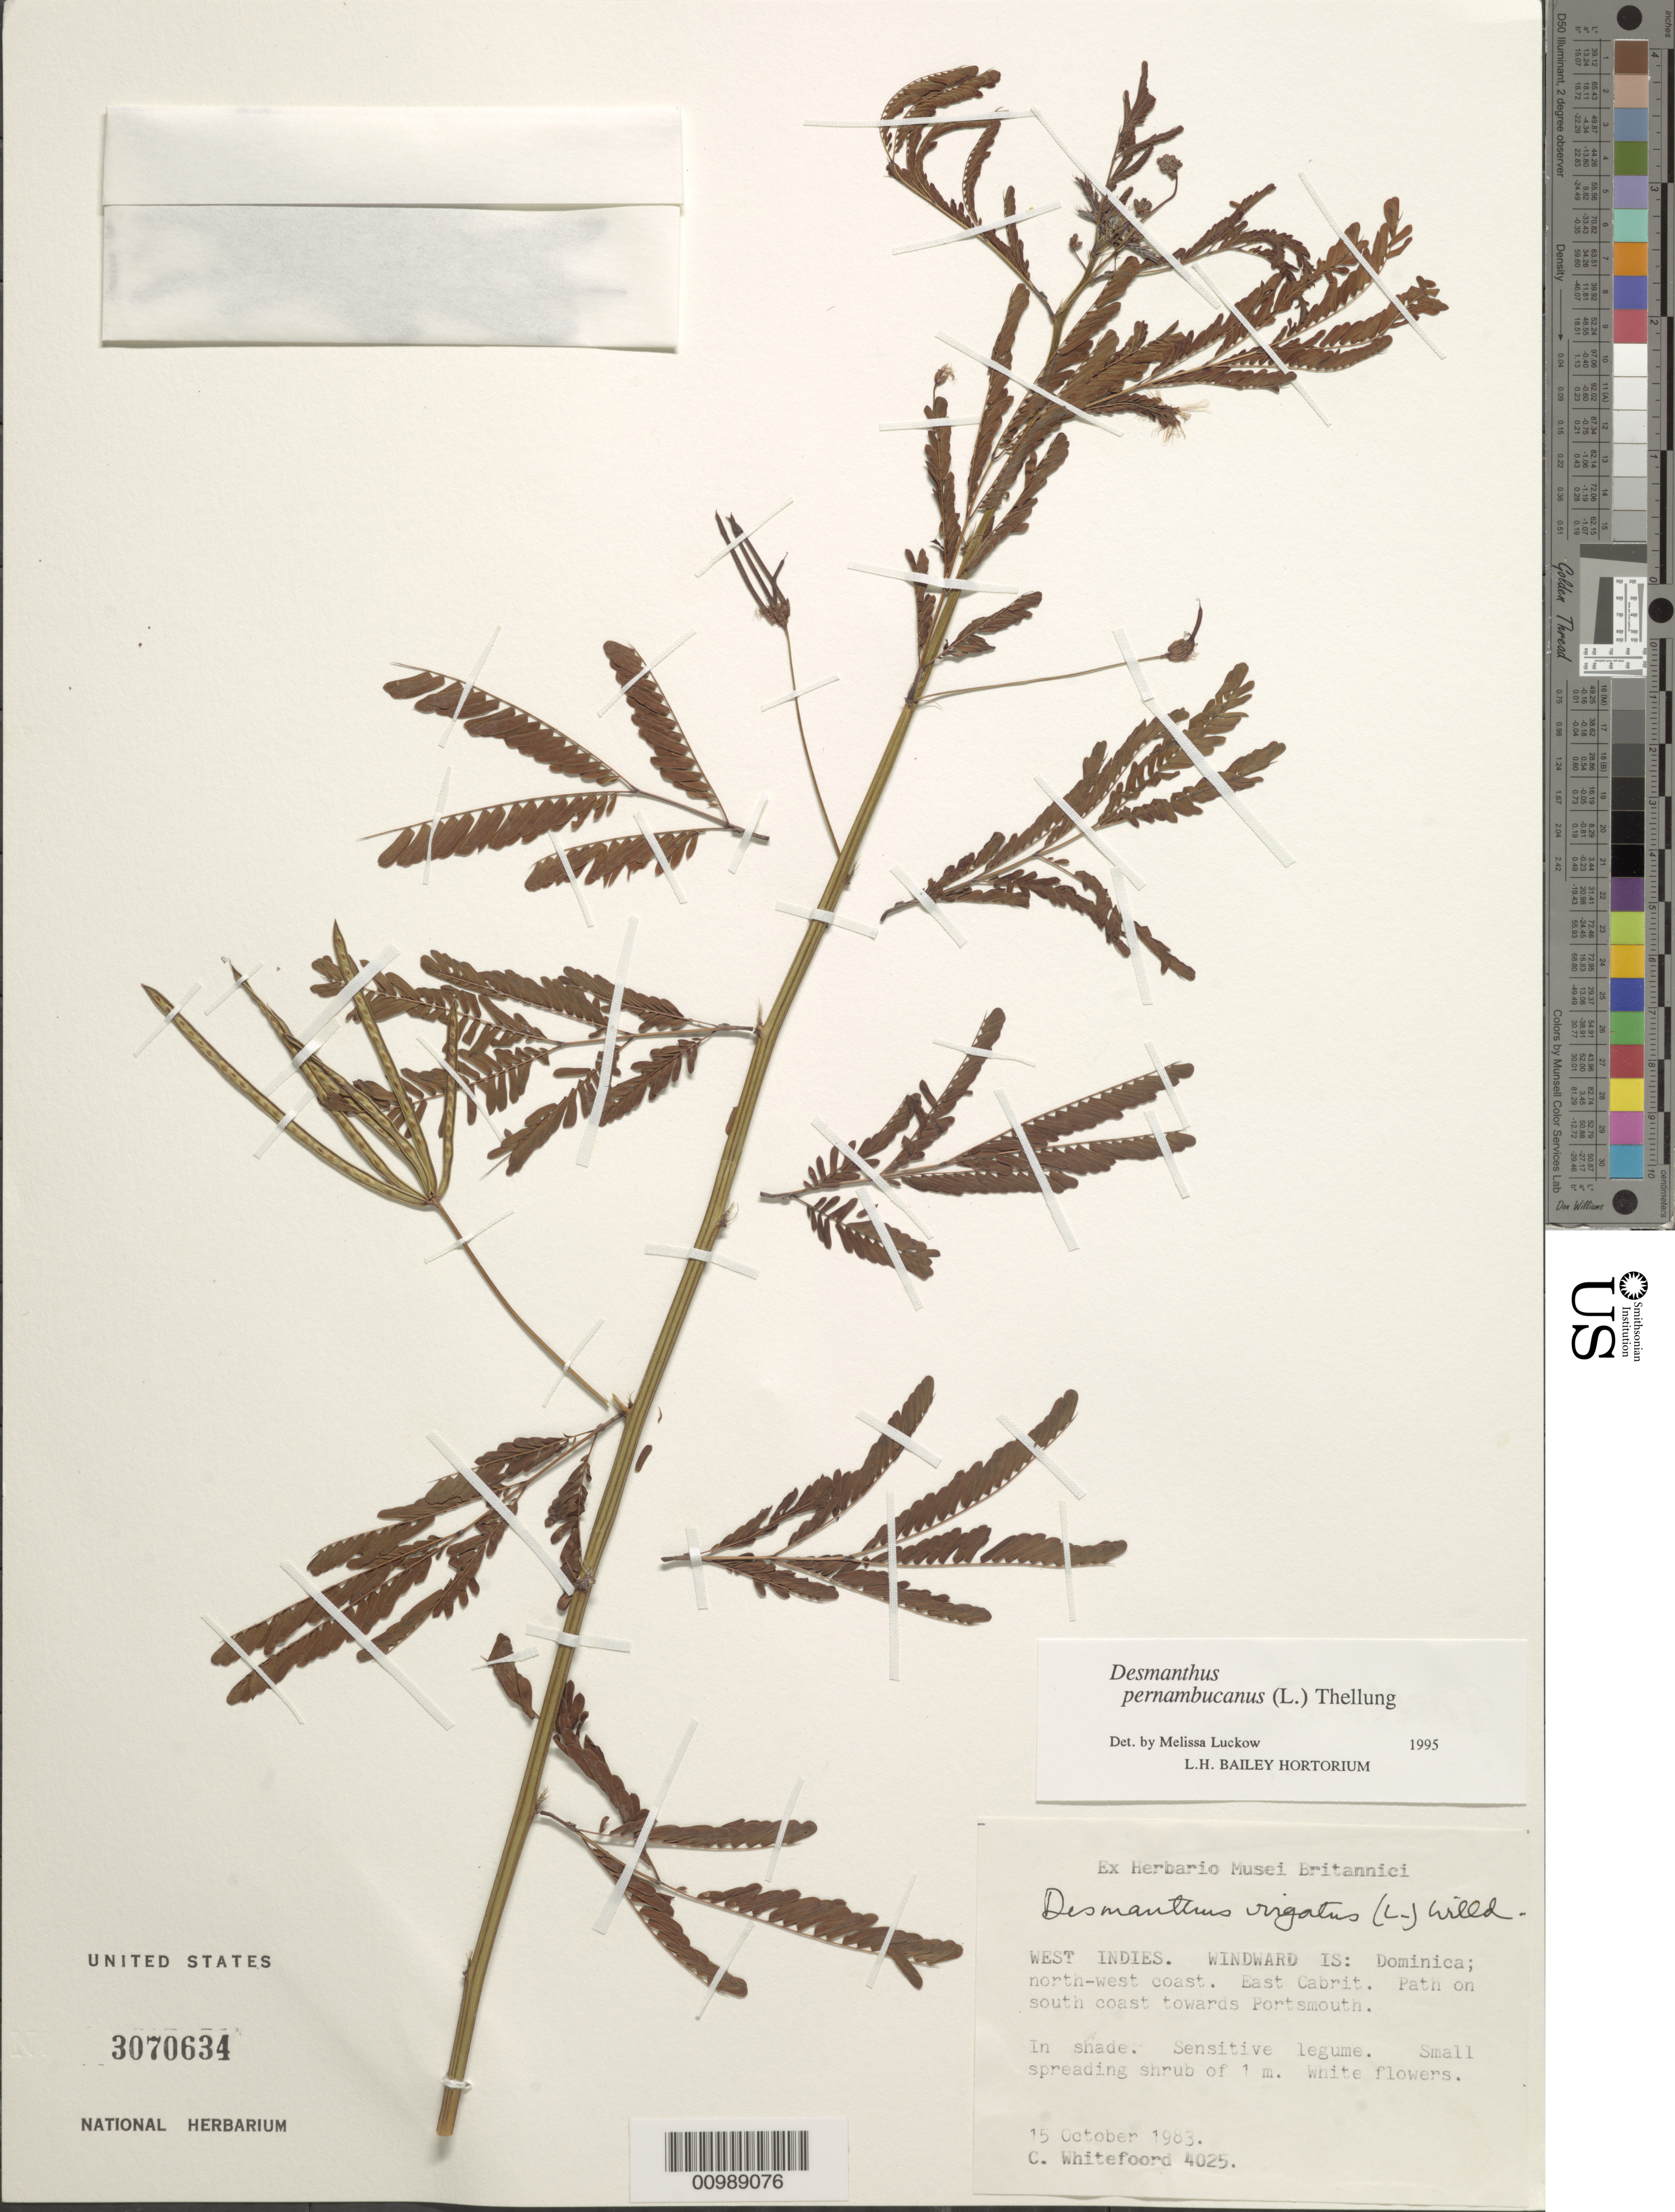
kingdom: Plantae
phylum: Tracheophyta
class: Magnoliopsida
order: Fabales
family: Fabaceae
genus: Desmanthus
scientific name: Desmanthus pernambucanus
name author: (L.) Thell.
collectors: C. Whitefoord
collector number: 4025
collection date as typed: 15 Oct 1983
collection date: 1983-10-15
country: Dominica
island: Dominica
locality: Windward Island: NW coast. East Cabrit. Path on S coast towards Portsmouth.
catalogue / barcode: US 3070634